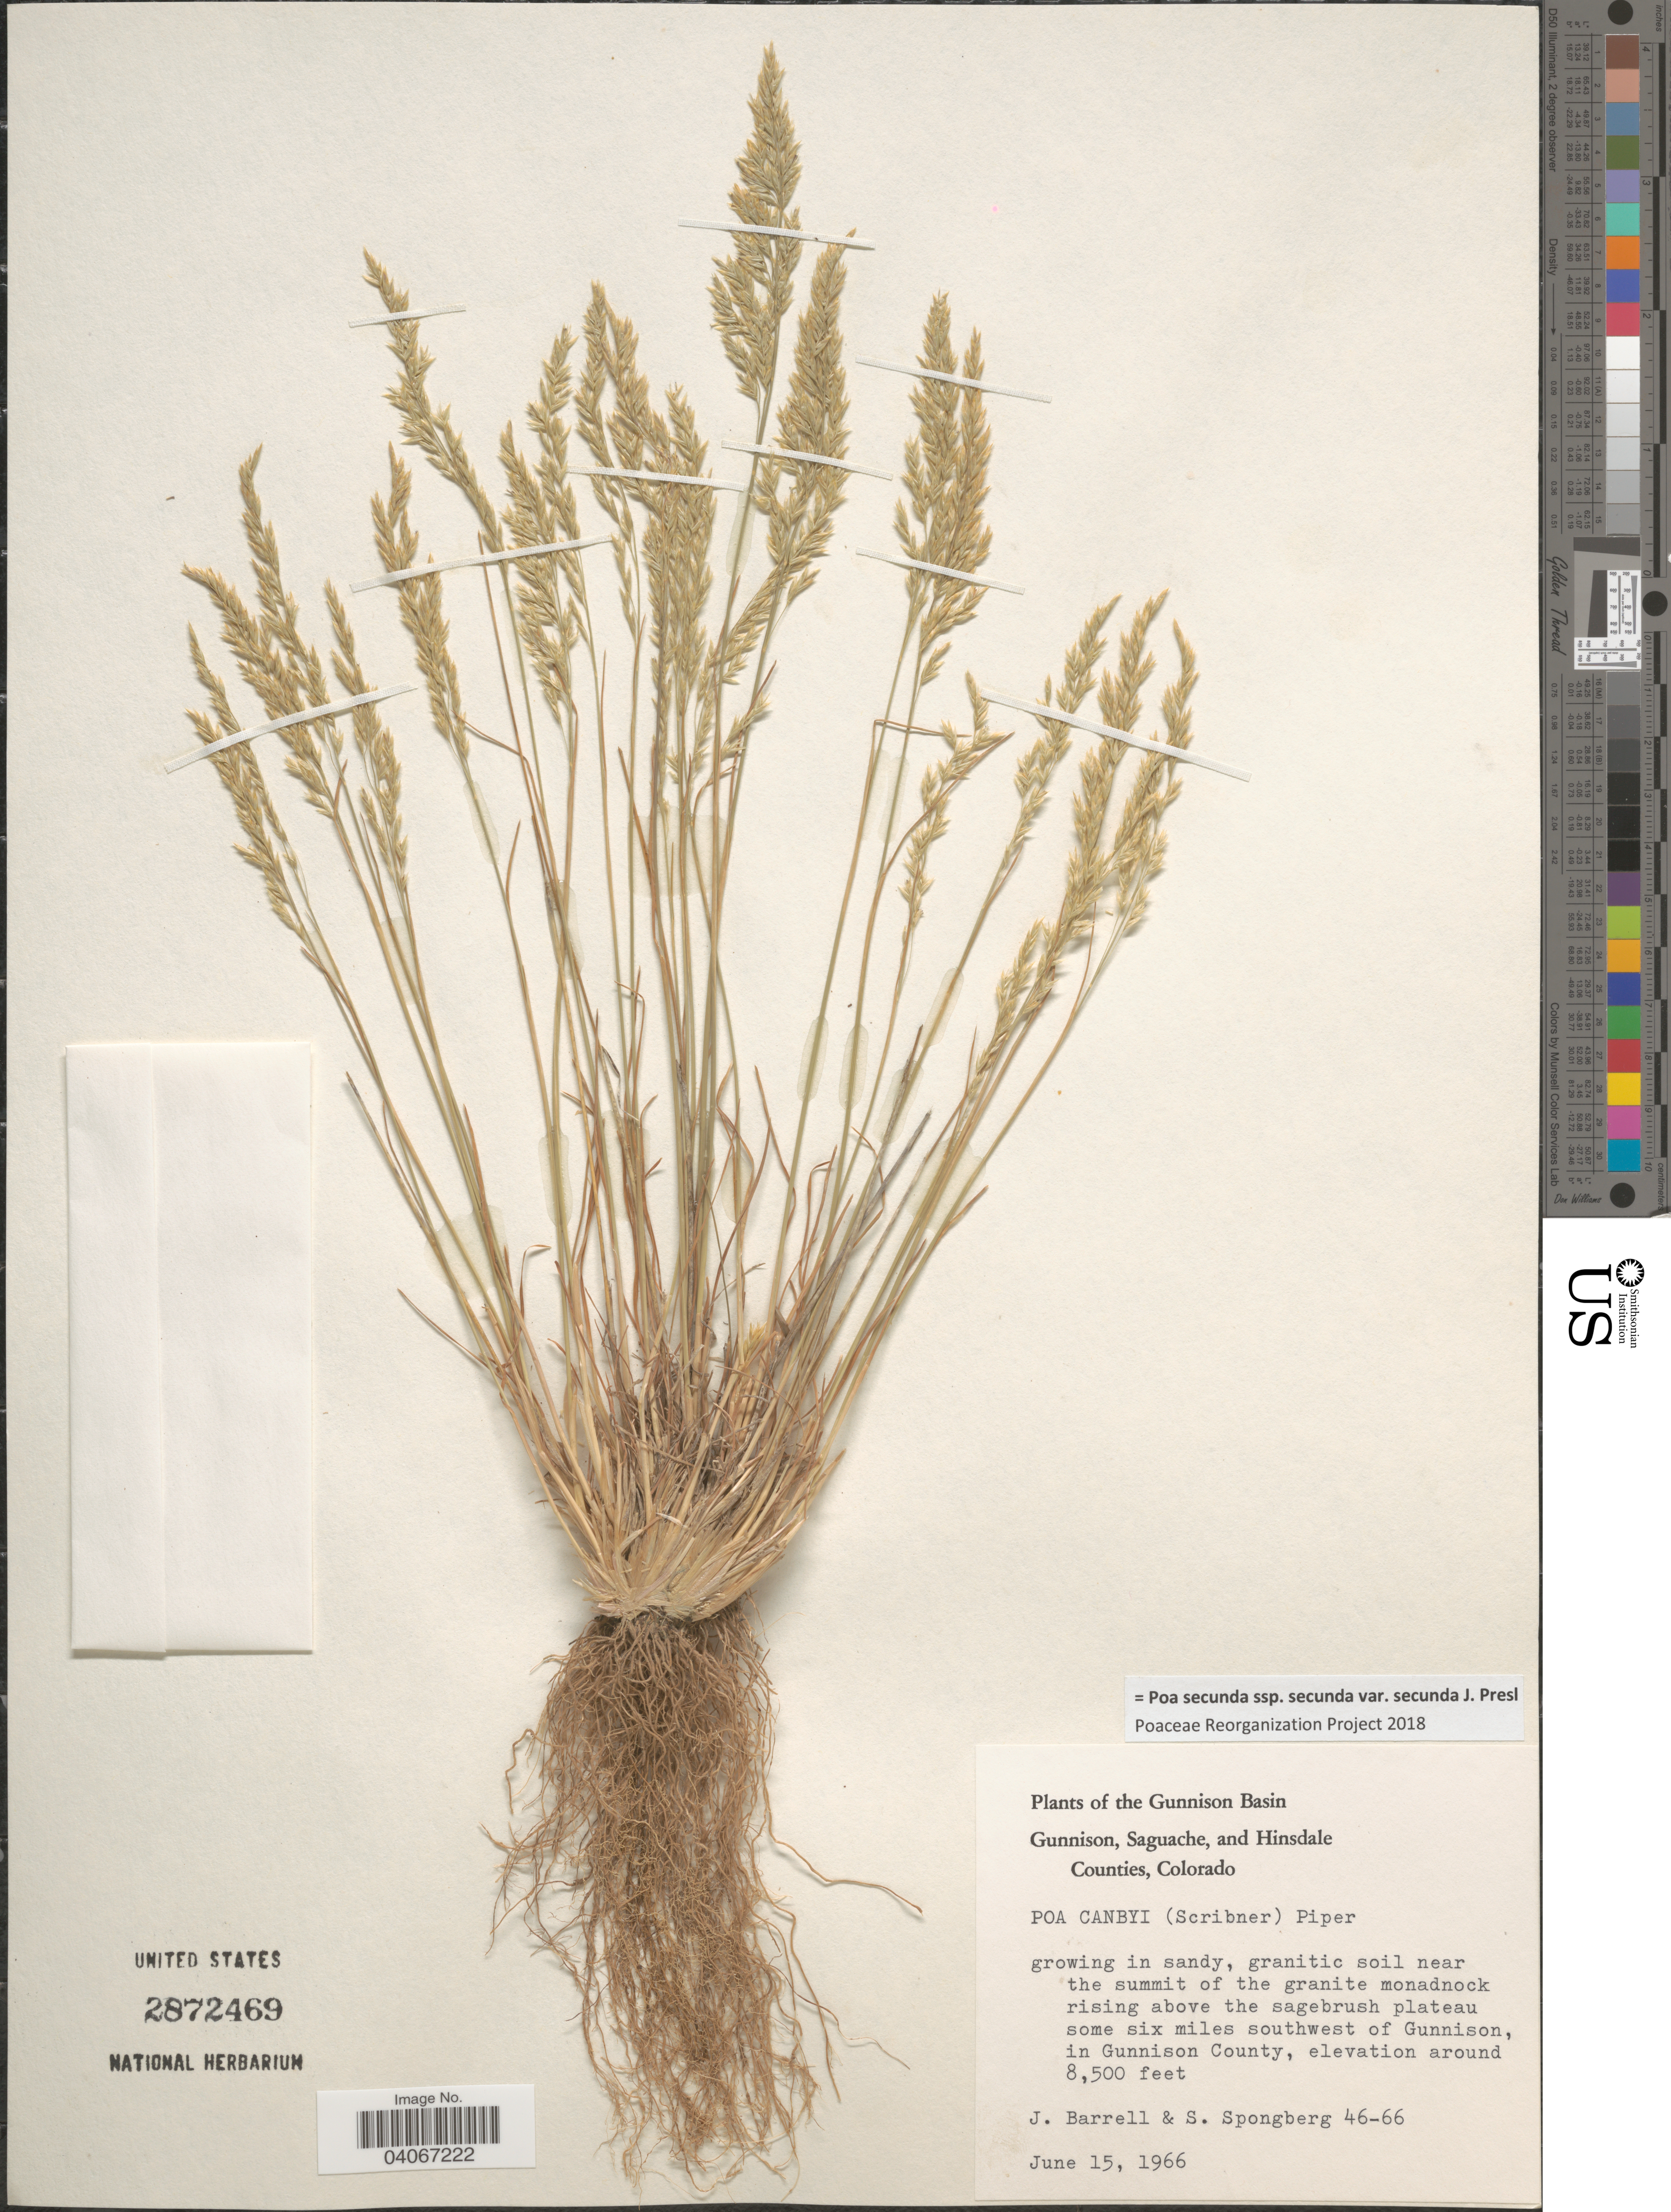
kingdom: Plantae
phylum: Tracheophyta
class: Liliopsida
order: Poales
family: Poaceae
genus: Poa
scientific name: Poa secunda subsp. secunda var. secunda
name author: J. Presl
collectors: J. Barrell & S. A.Spongberg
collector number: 46-66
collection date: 1966-06-15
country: United States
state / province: Colorado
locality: The Gunnison Basin. Near the summit of the granite monadnock rising above the sagebrush plateau some six miles southwest of Gunnison, in Gunnison County.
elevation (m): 2591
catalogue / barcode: US 2872469